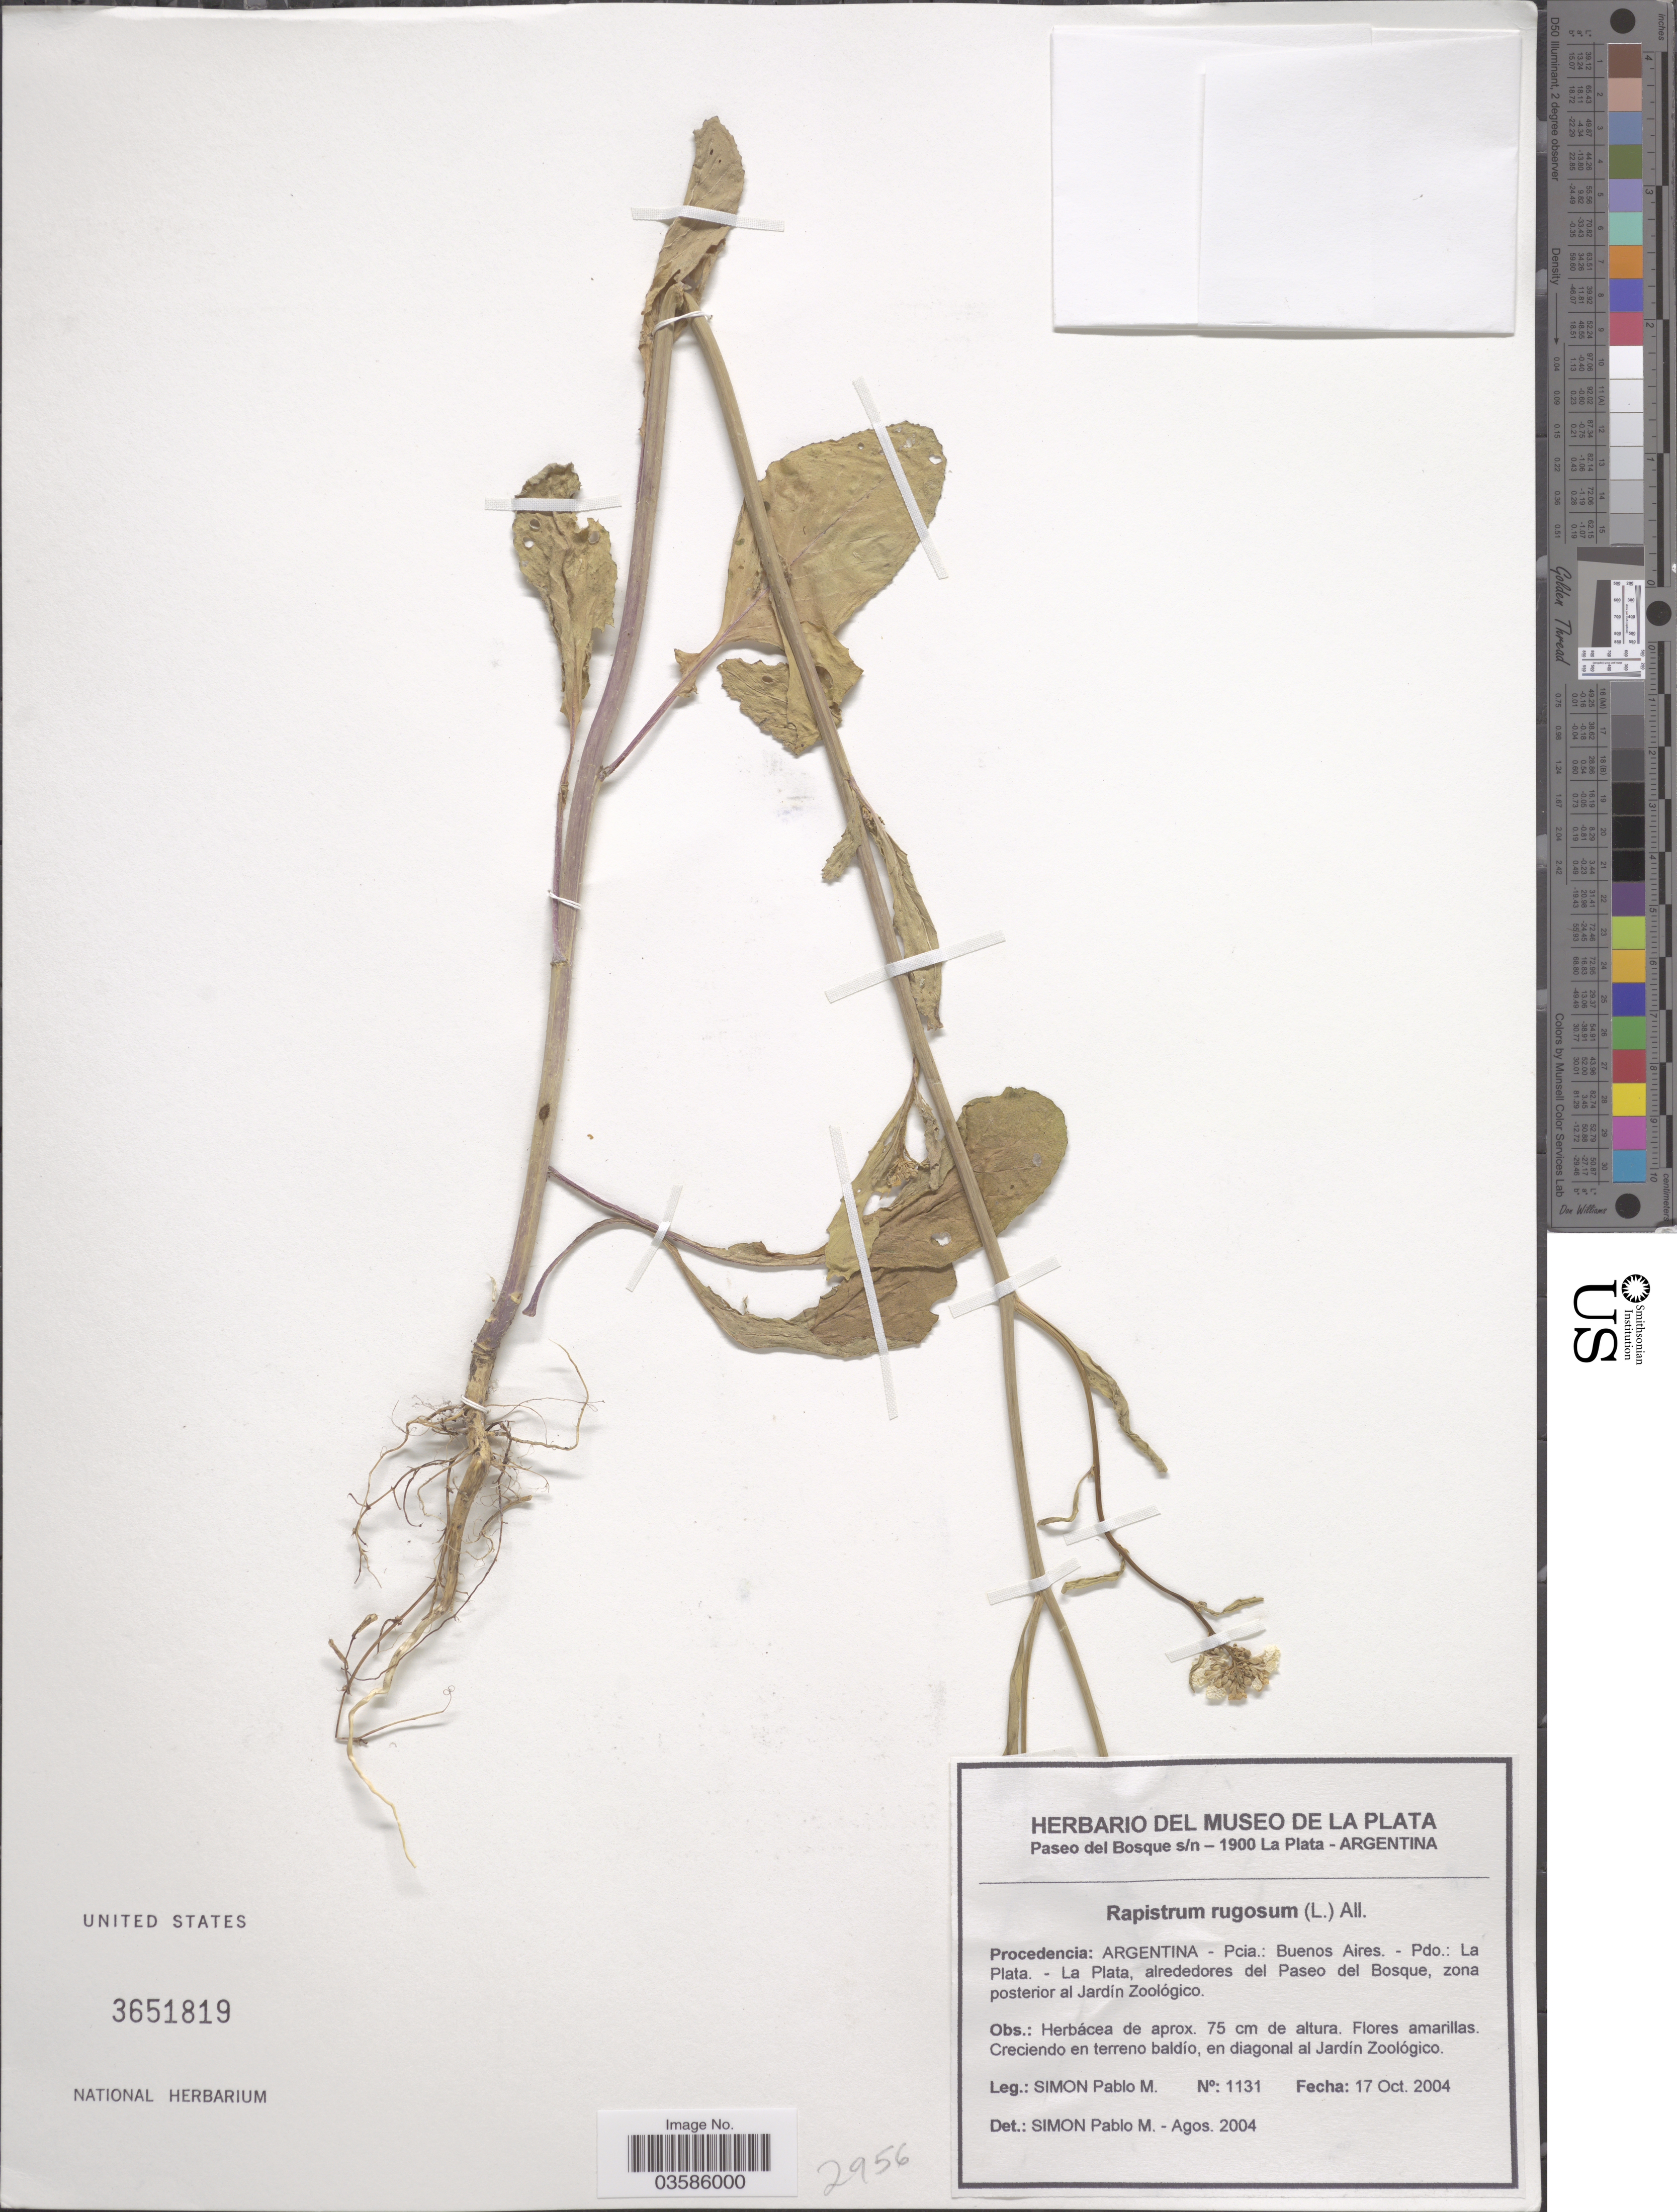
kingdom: Plantae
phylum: Tracheophyta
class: Magnoliopsida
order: Brassicales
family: Brassicaceae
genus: Rapistrum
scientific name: Rapistrum rugosum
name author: (L.) All.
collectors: S. Pablo M.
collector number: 1131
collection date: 2004-10-17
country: Argentina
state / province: Buenos Aires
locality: Pcia.: Buenos Aires. Pdo.: La Plata. La Plata, alrededores del Paseo del Bosque, zona posterior al Jardín Zoológico.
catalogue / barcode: US 3651819